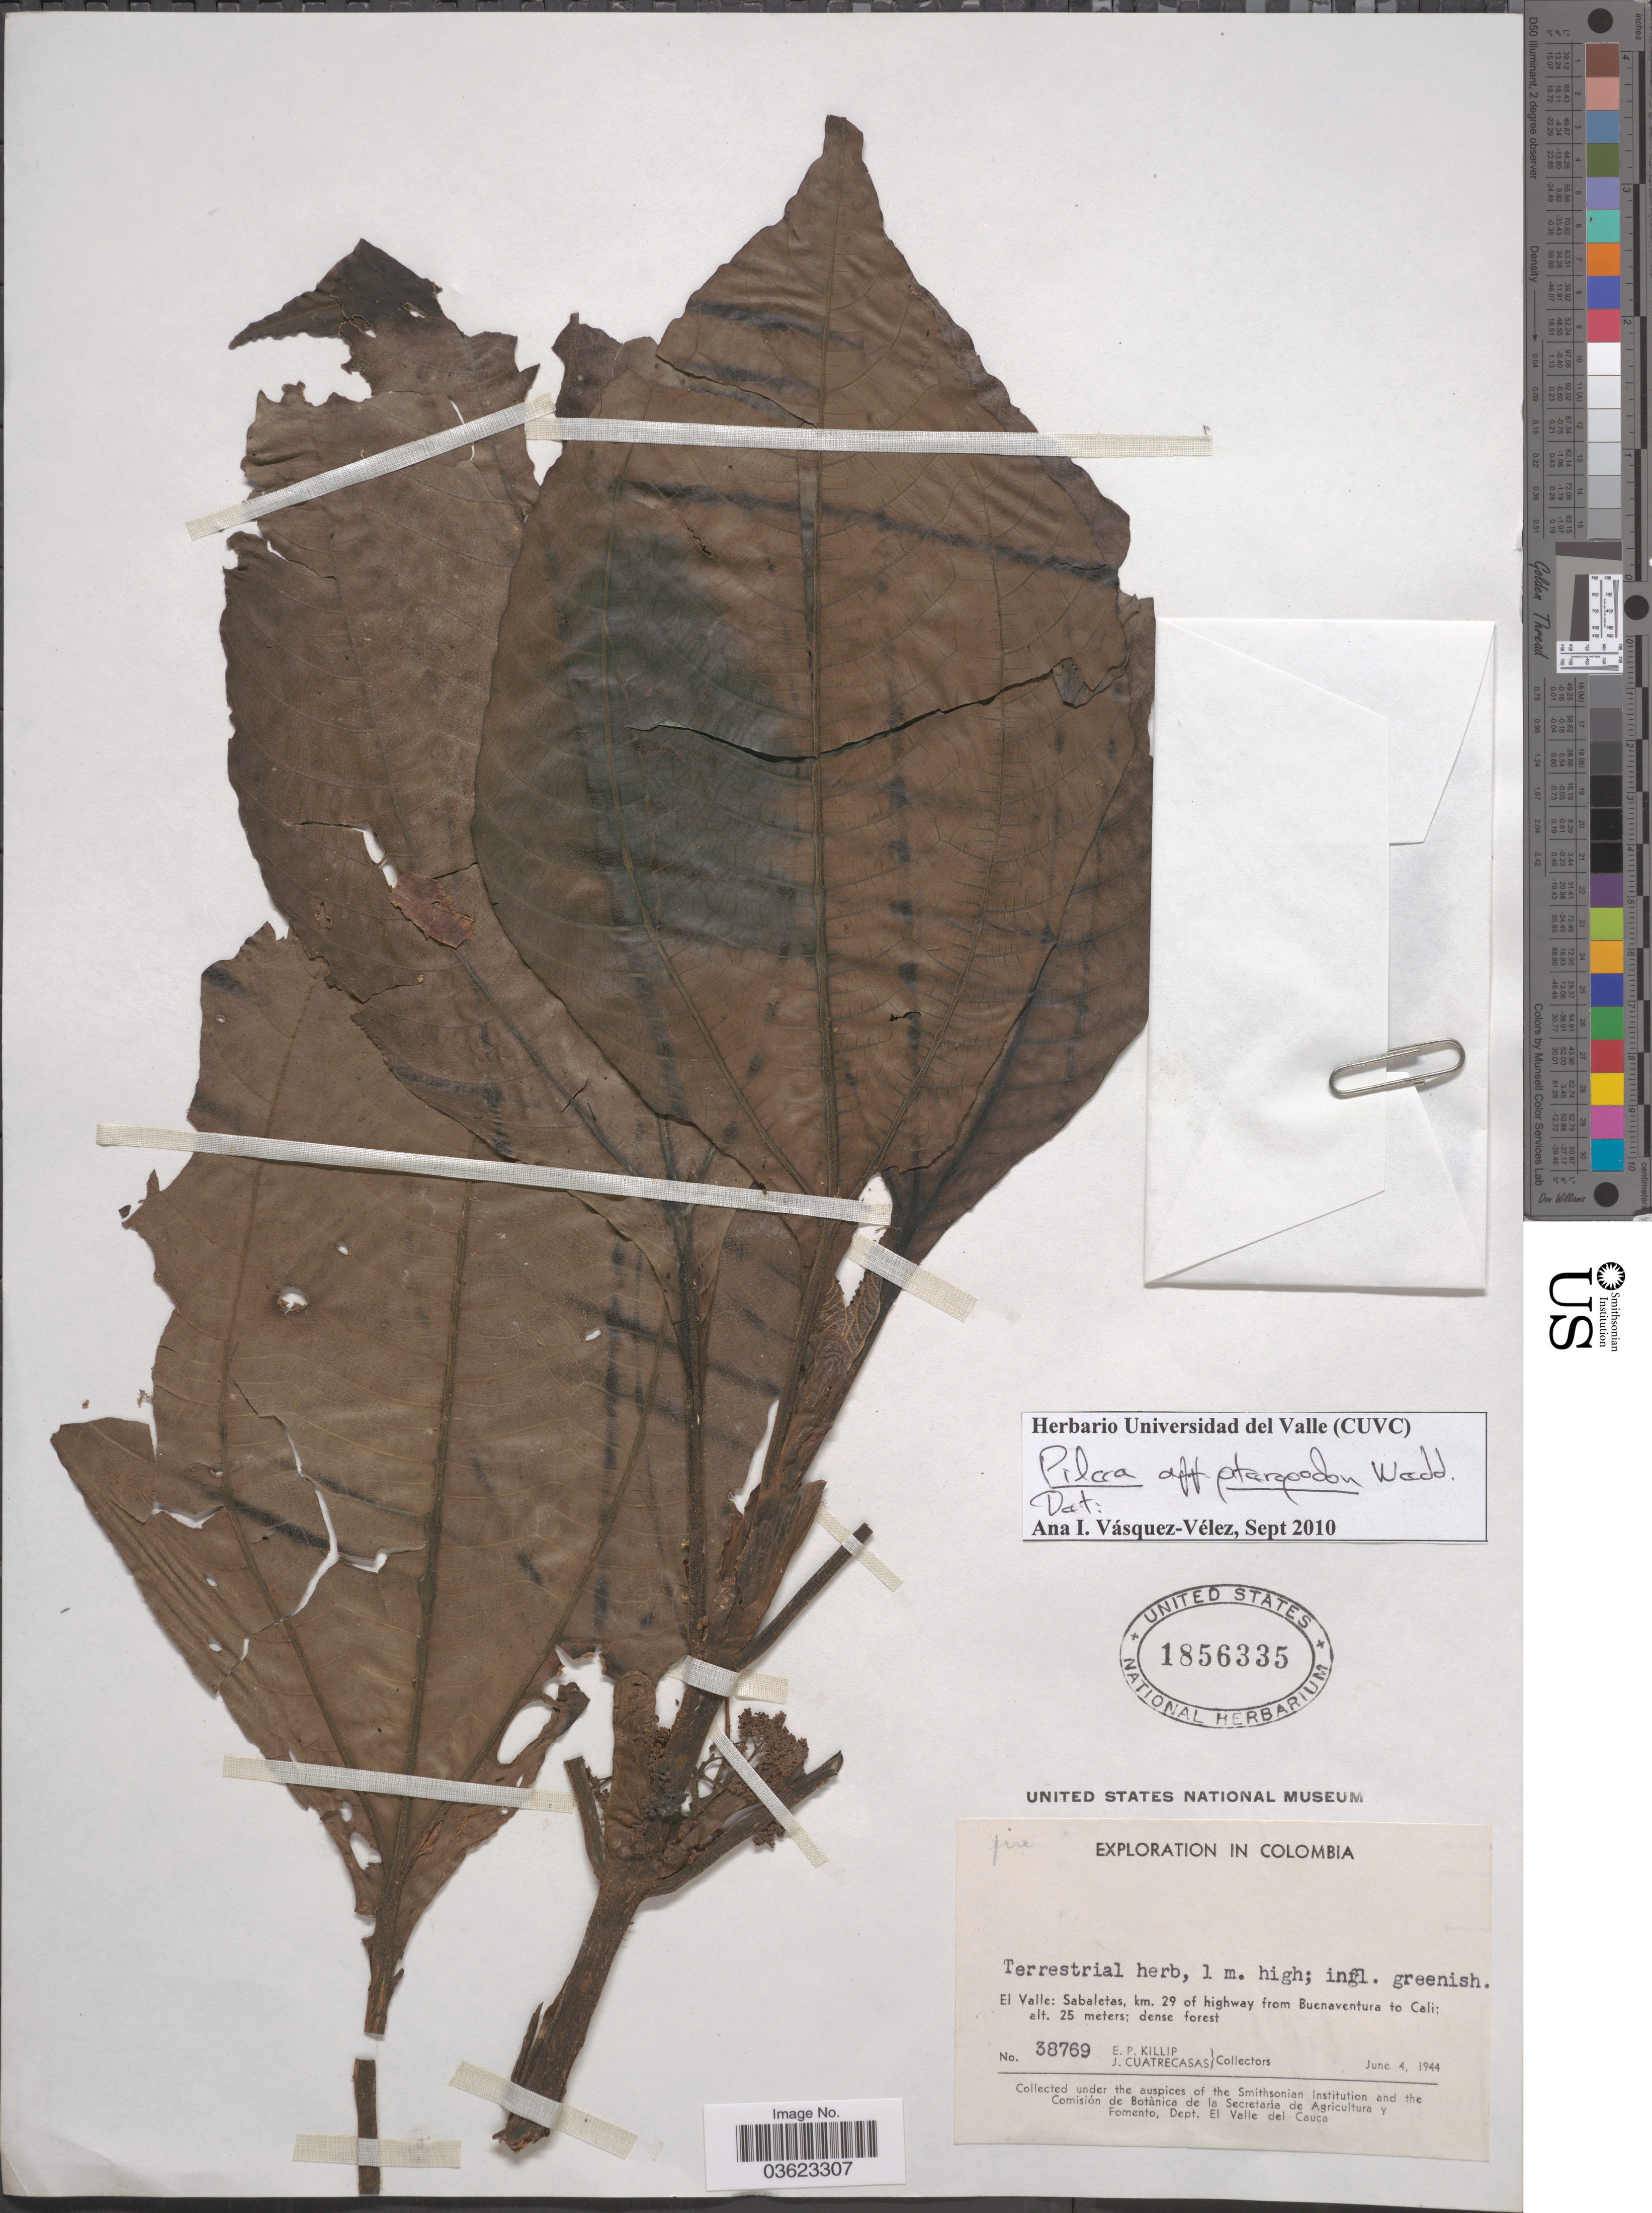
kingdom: Plantae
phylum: Tracheophyta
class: Magnoliopsida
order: Rosales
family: Urticaceae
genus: Pilea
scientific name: Pilea pteropodon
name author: Wedd.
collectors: E. P. Killip & J. Cuatrecasas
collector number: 38769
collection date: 1944-06-04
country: Colombia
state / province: Valle del Cauca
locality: El Valle: Sabaletas, km. 29 of highway from Buenaventura to Cali.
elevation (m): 25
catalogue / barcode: US 1856335